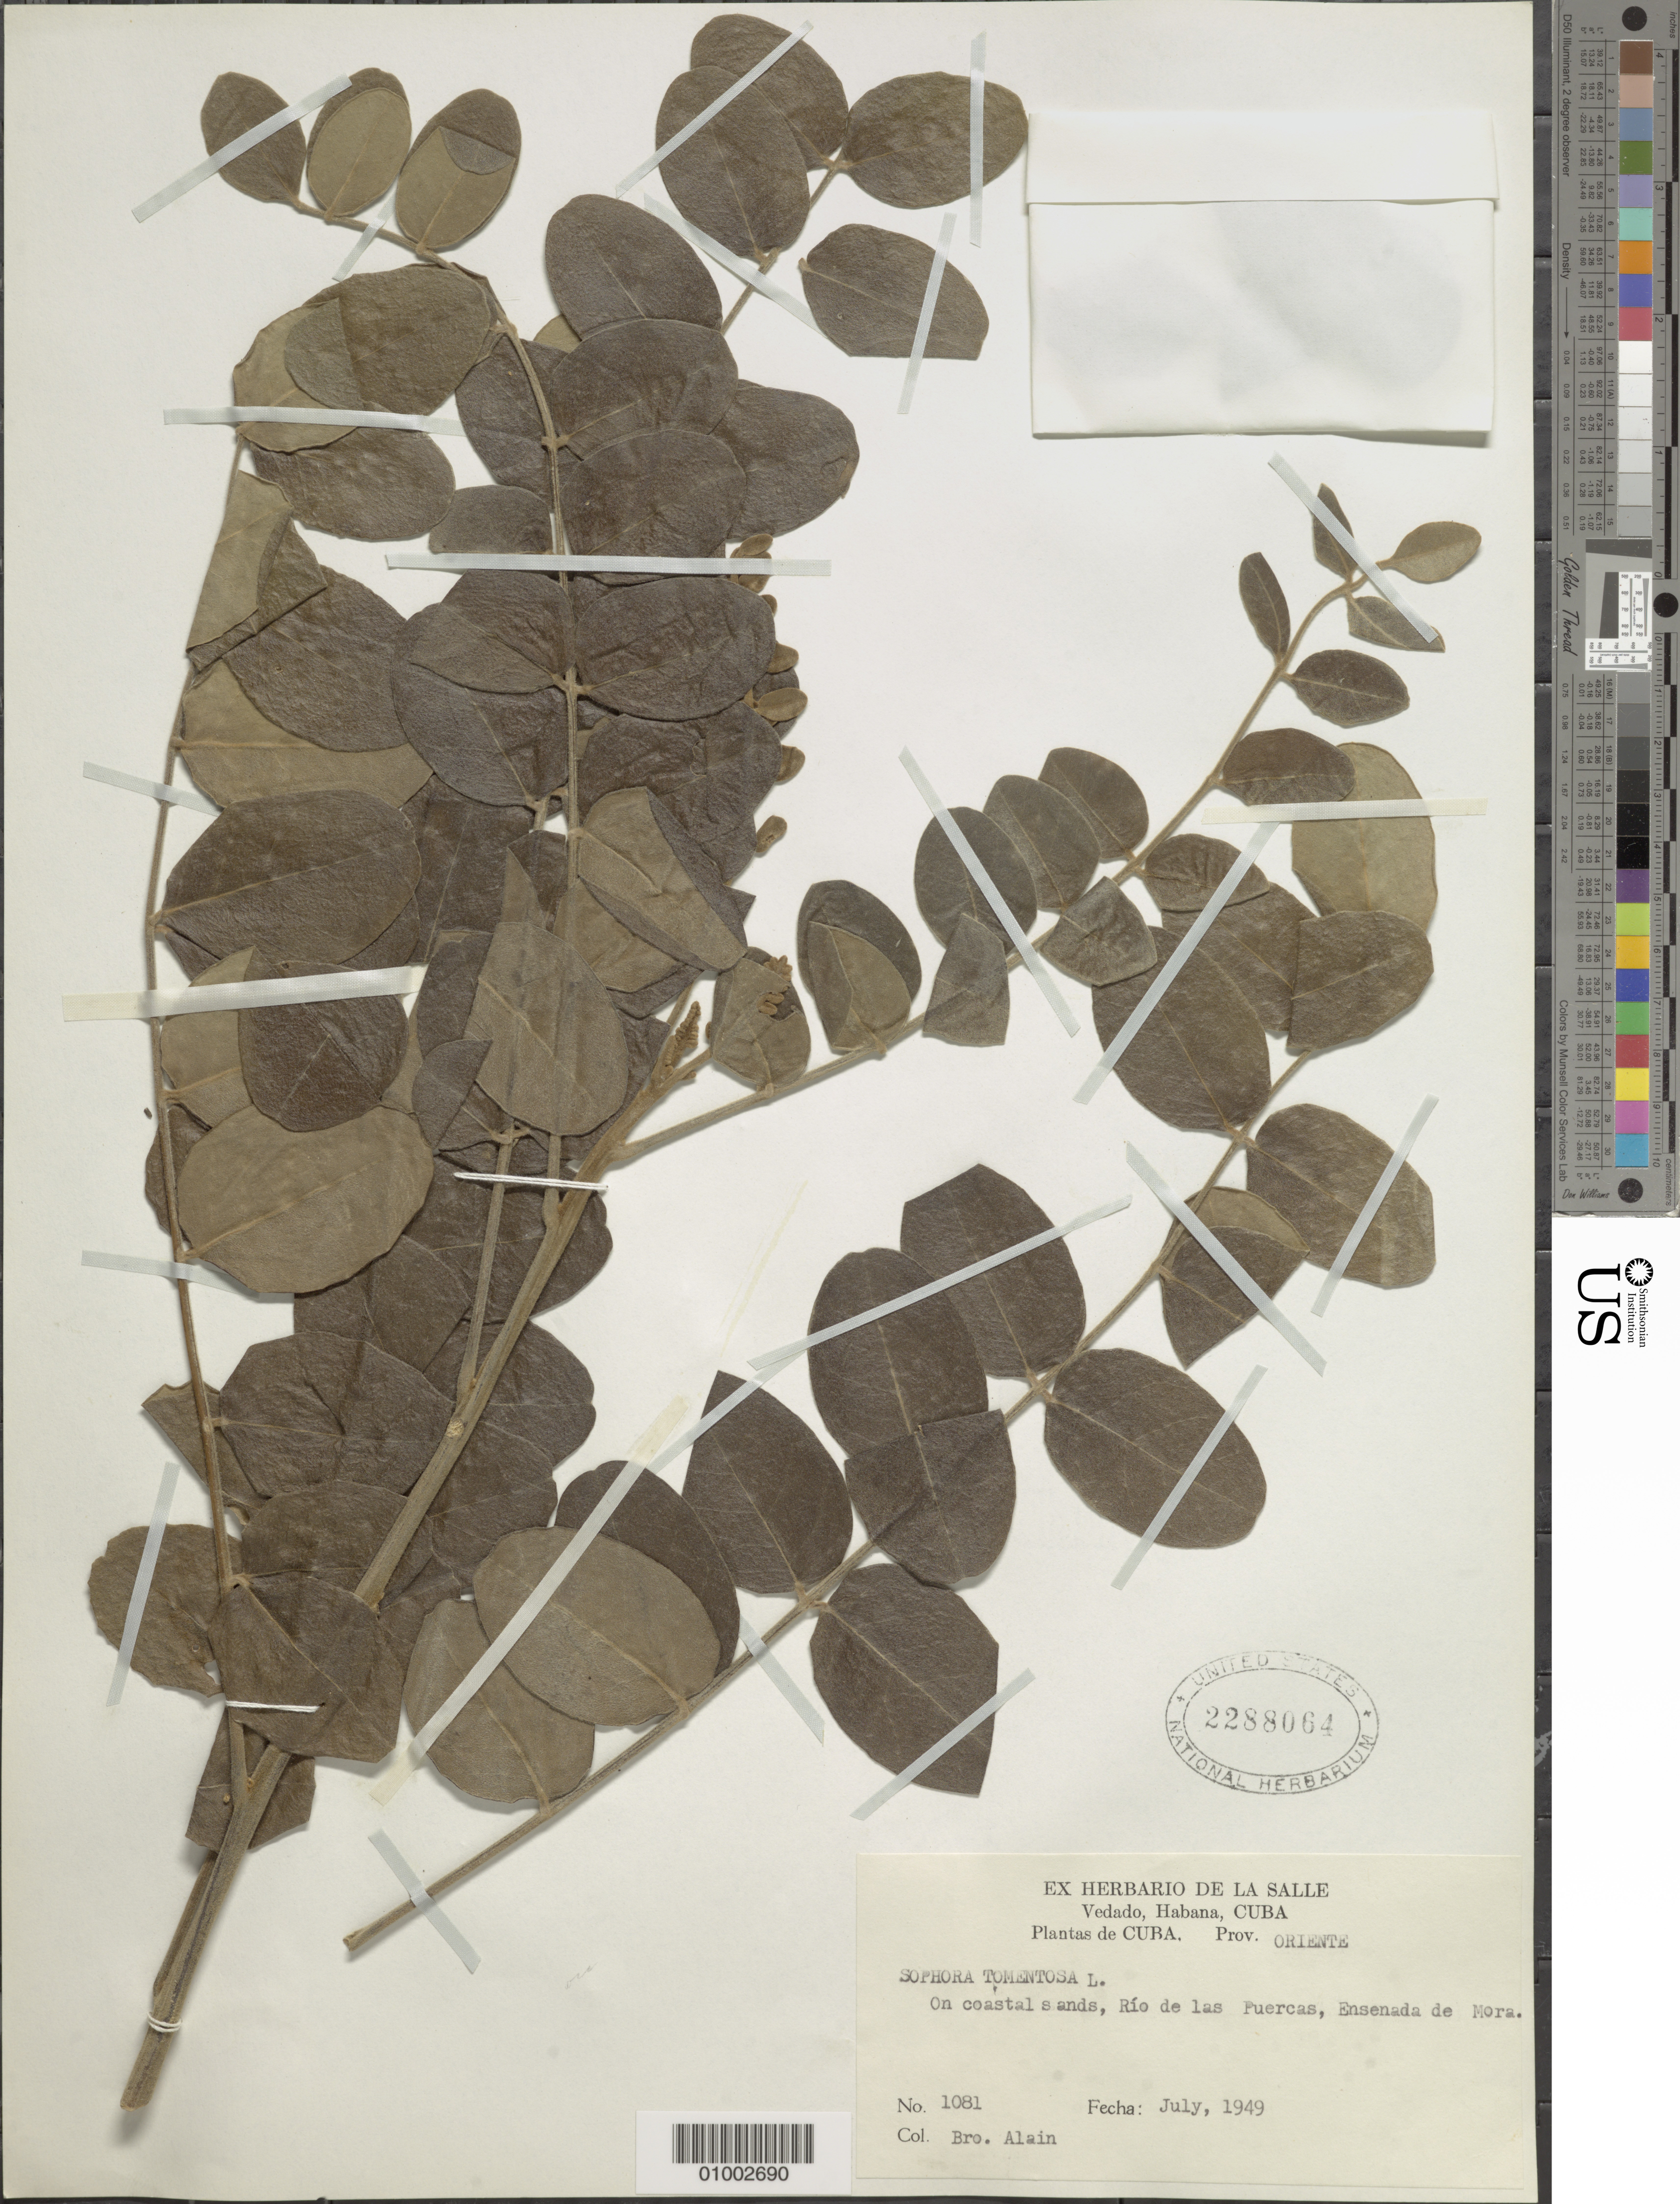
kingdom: Plantae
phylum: Tracheophyta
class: Magnoliopsida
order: Fabales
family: Fabaceae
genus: Sophora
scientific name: Sophora tomentosa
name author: L.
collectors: A. H. Liogier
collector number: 1081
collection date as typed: Jul 1949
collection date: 1949-07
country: Cuba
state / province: La Habana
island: Cuba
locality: Vedado, Habana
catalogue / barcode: US 2288064